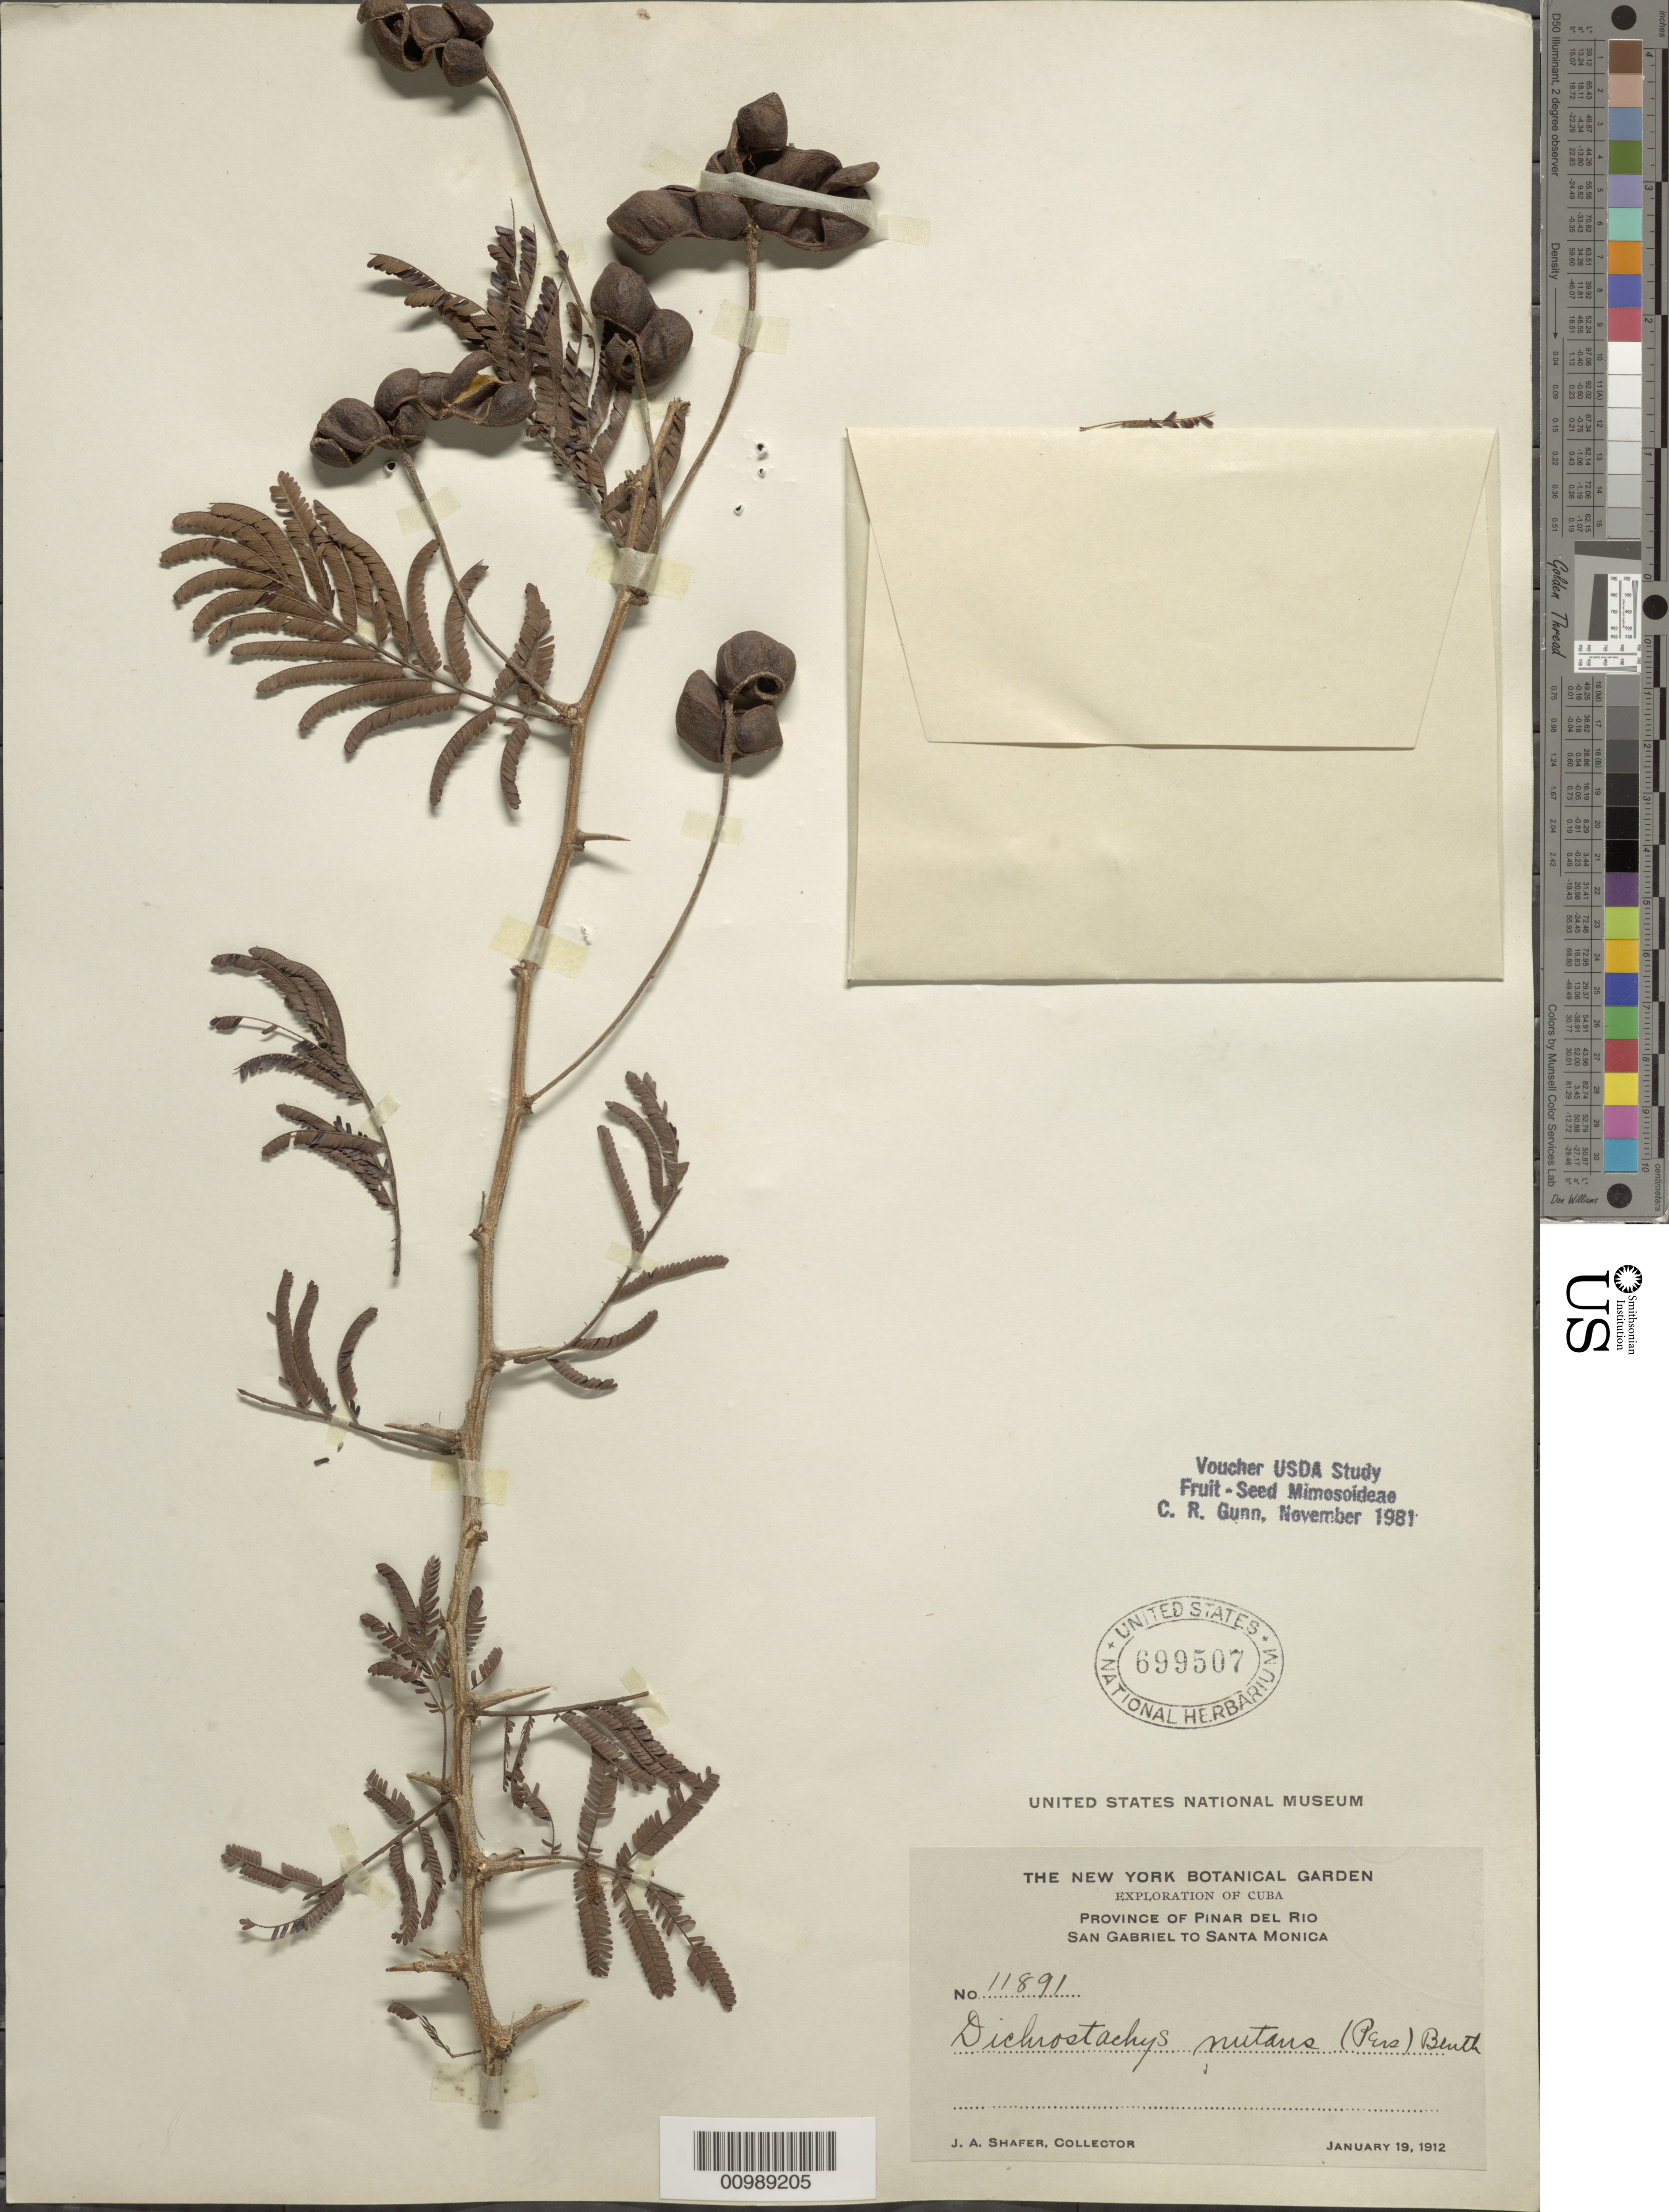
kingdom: Plantae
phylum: Tracheophyta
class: Magnoliopsida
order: Fabales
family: Fabaceae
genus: Dichrostachys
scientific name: Dichrostachys glomerata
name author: (Forssk.) Chiov.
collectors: J. A. Shafer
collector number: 11891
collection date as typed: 19 Jan 1912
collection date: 1912-01-19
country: Cuba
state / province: Pinar del Rio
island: Cuba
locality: San Gabriel To Santa Monica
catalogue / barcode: US 699507